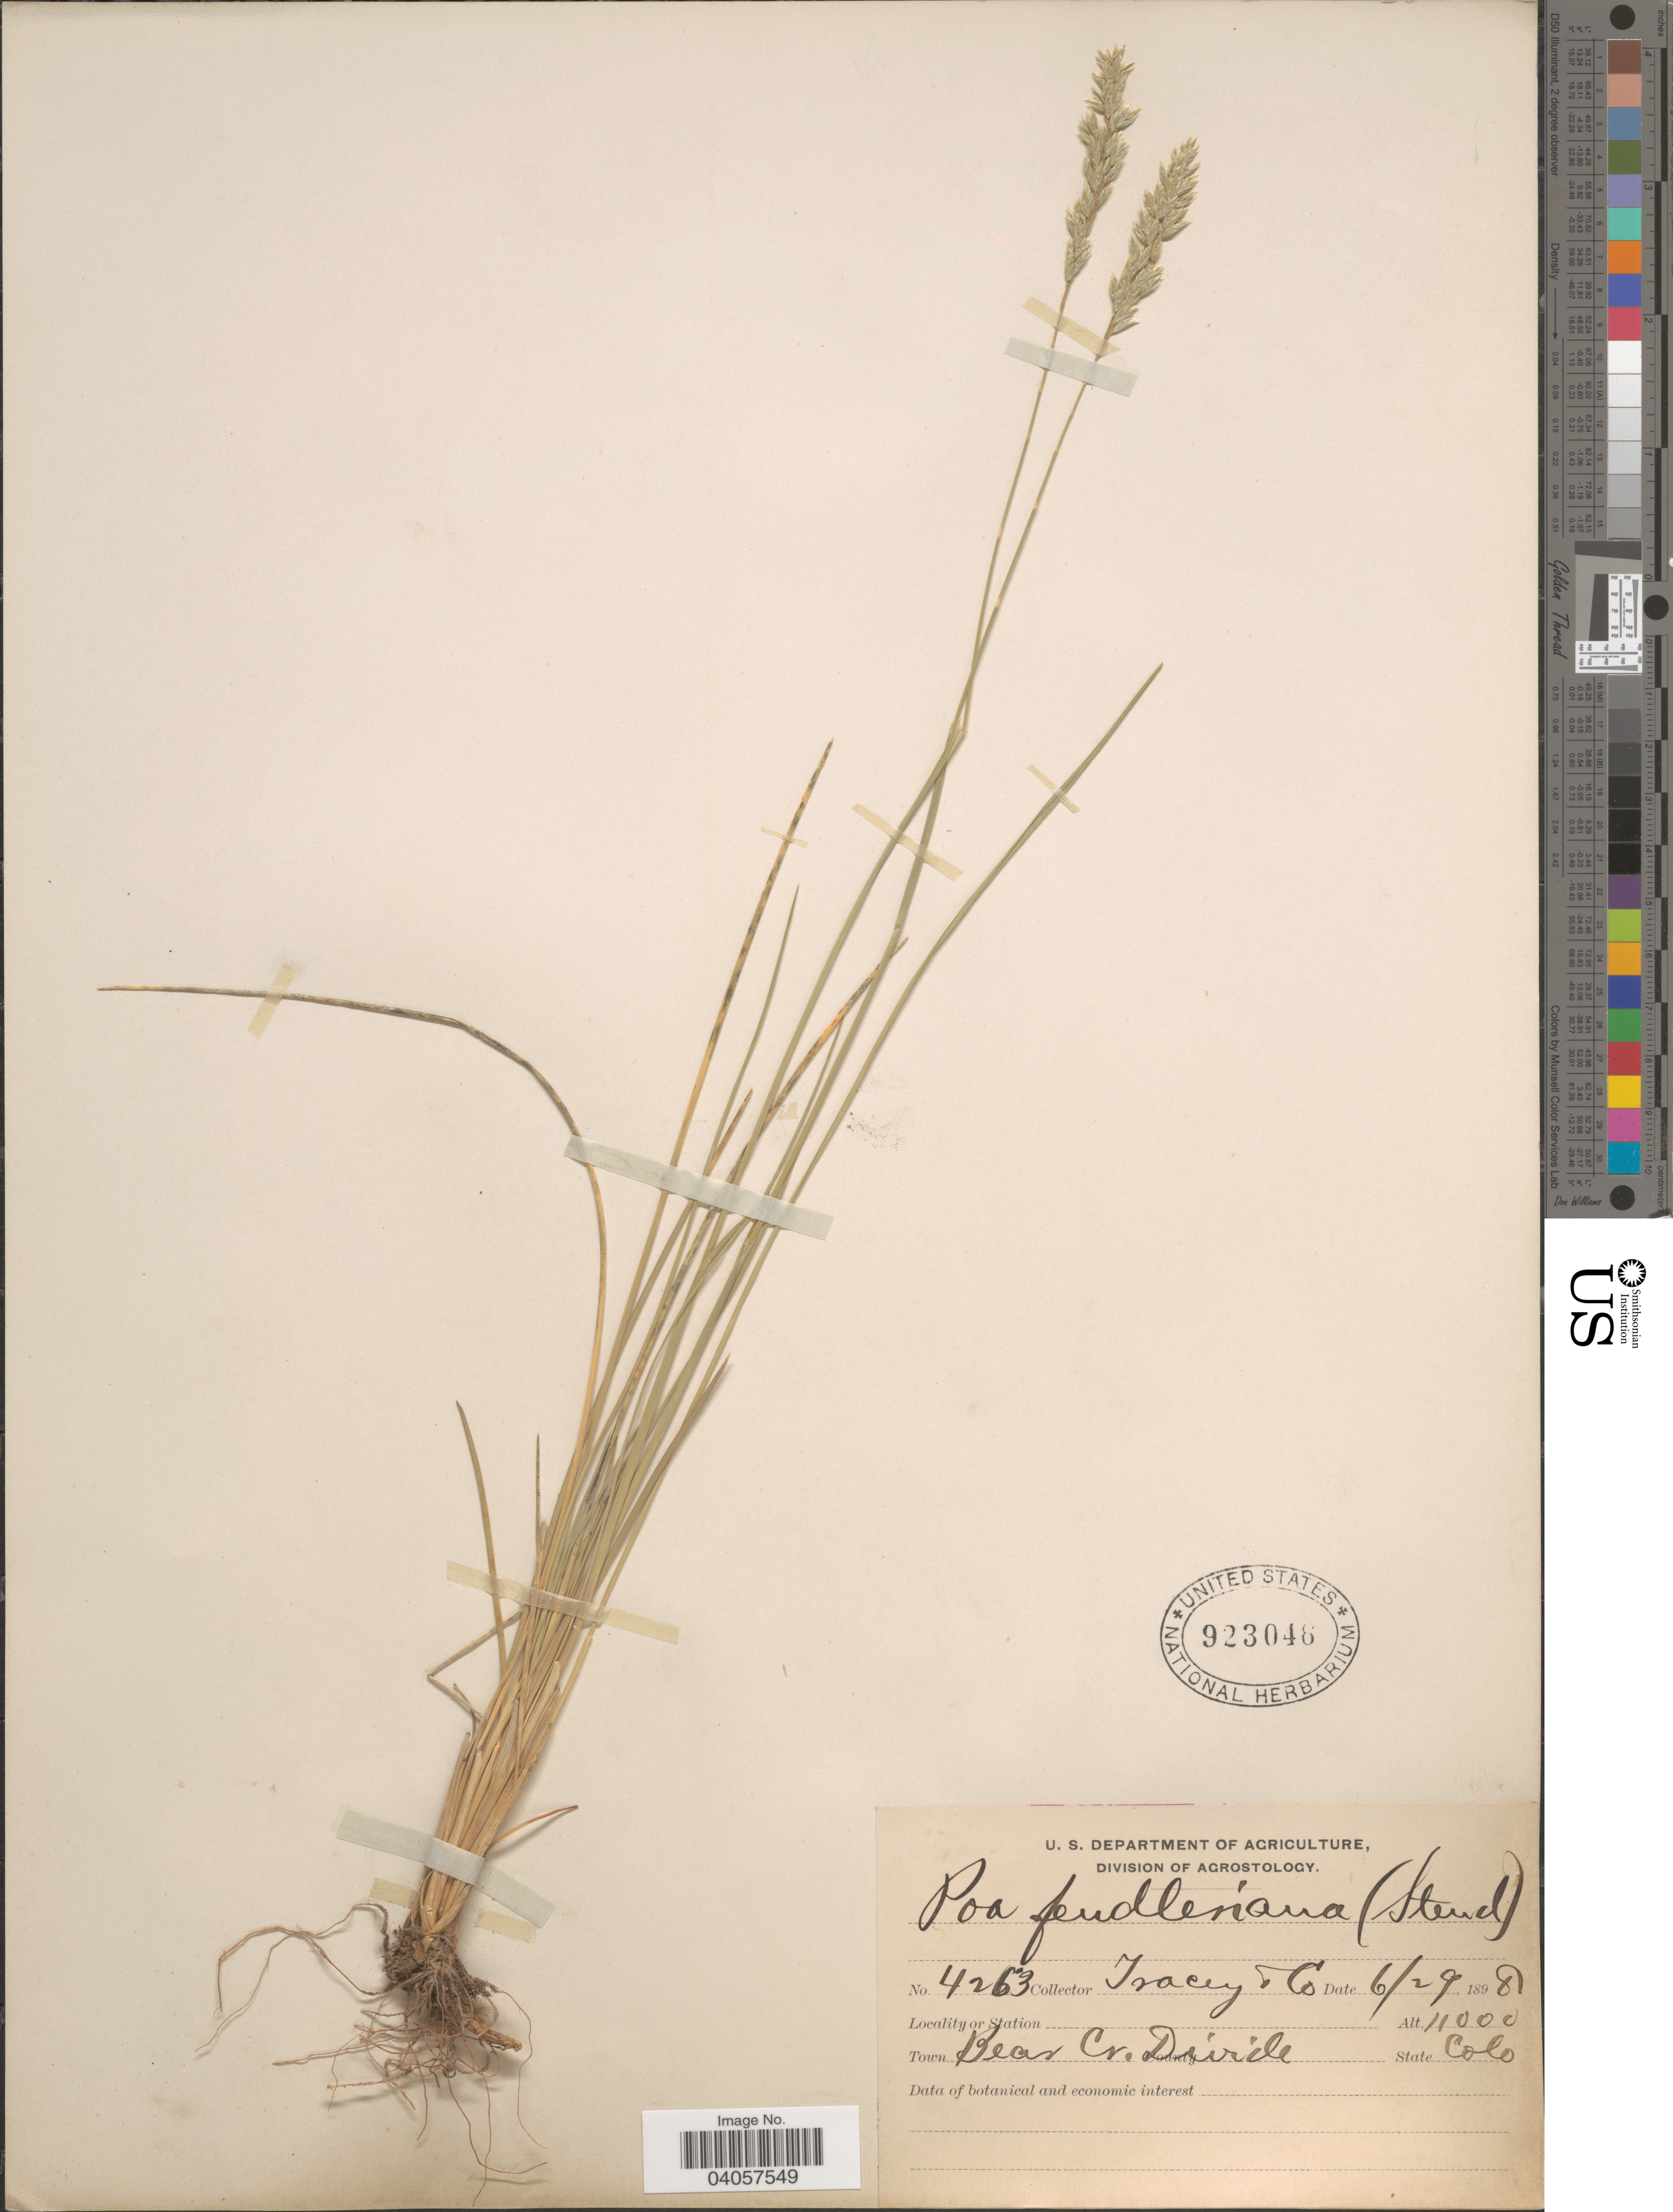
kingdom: Plantae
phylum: Tracheophyta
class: Liliopsida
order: Poales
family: Poaceae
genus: Poa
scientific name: Poa fendleriana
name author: (Steud.) Vasey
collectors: -. Tracy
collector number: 4263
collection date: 1898-06-29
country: United States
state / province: Colorado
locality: Town Bear Cr. Divide.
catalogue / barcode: US 923046